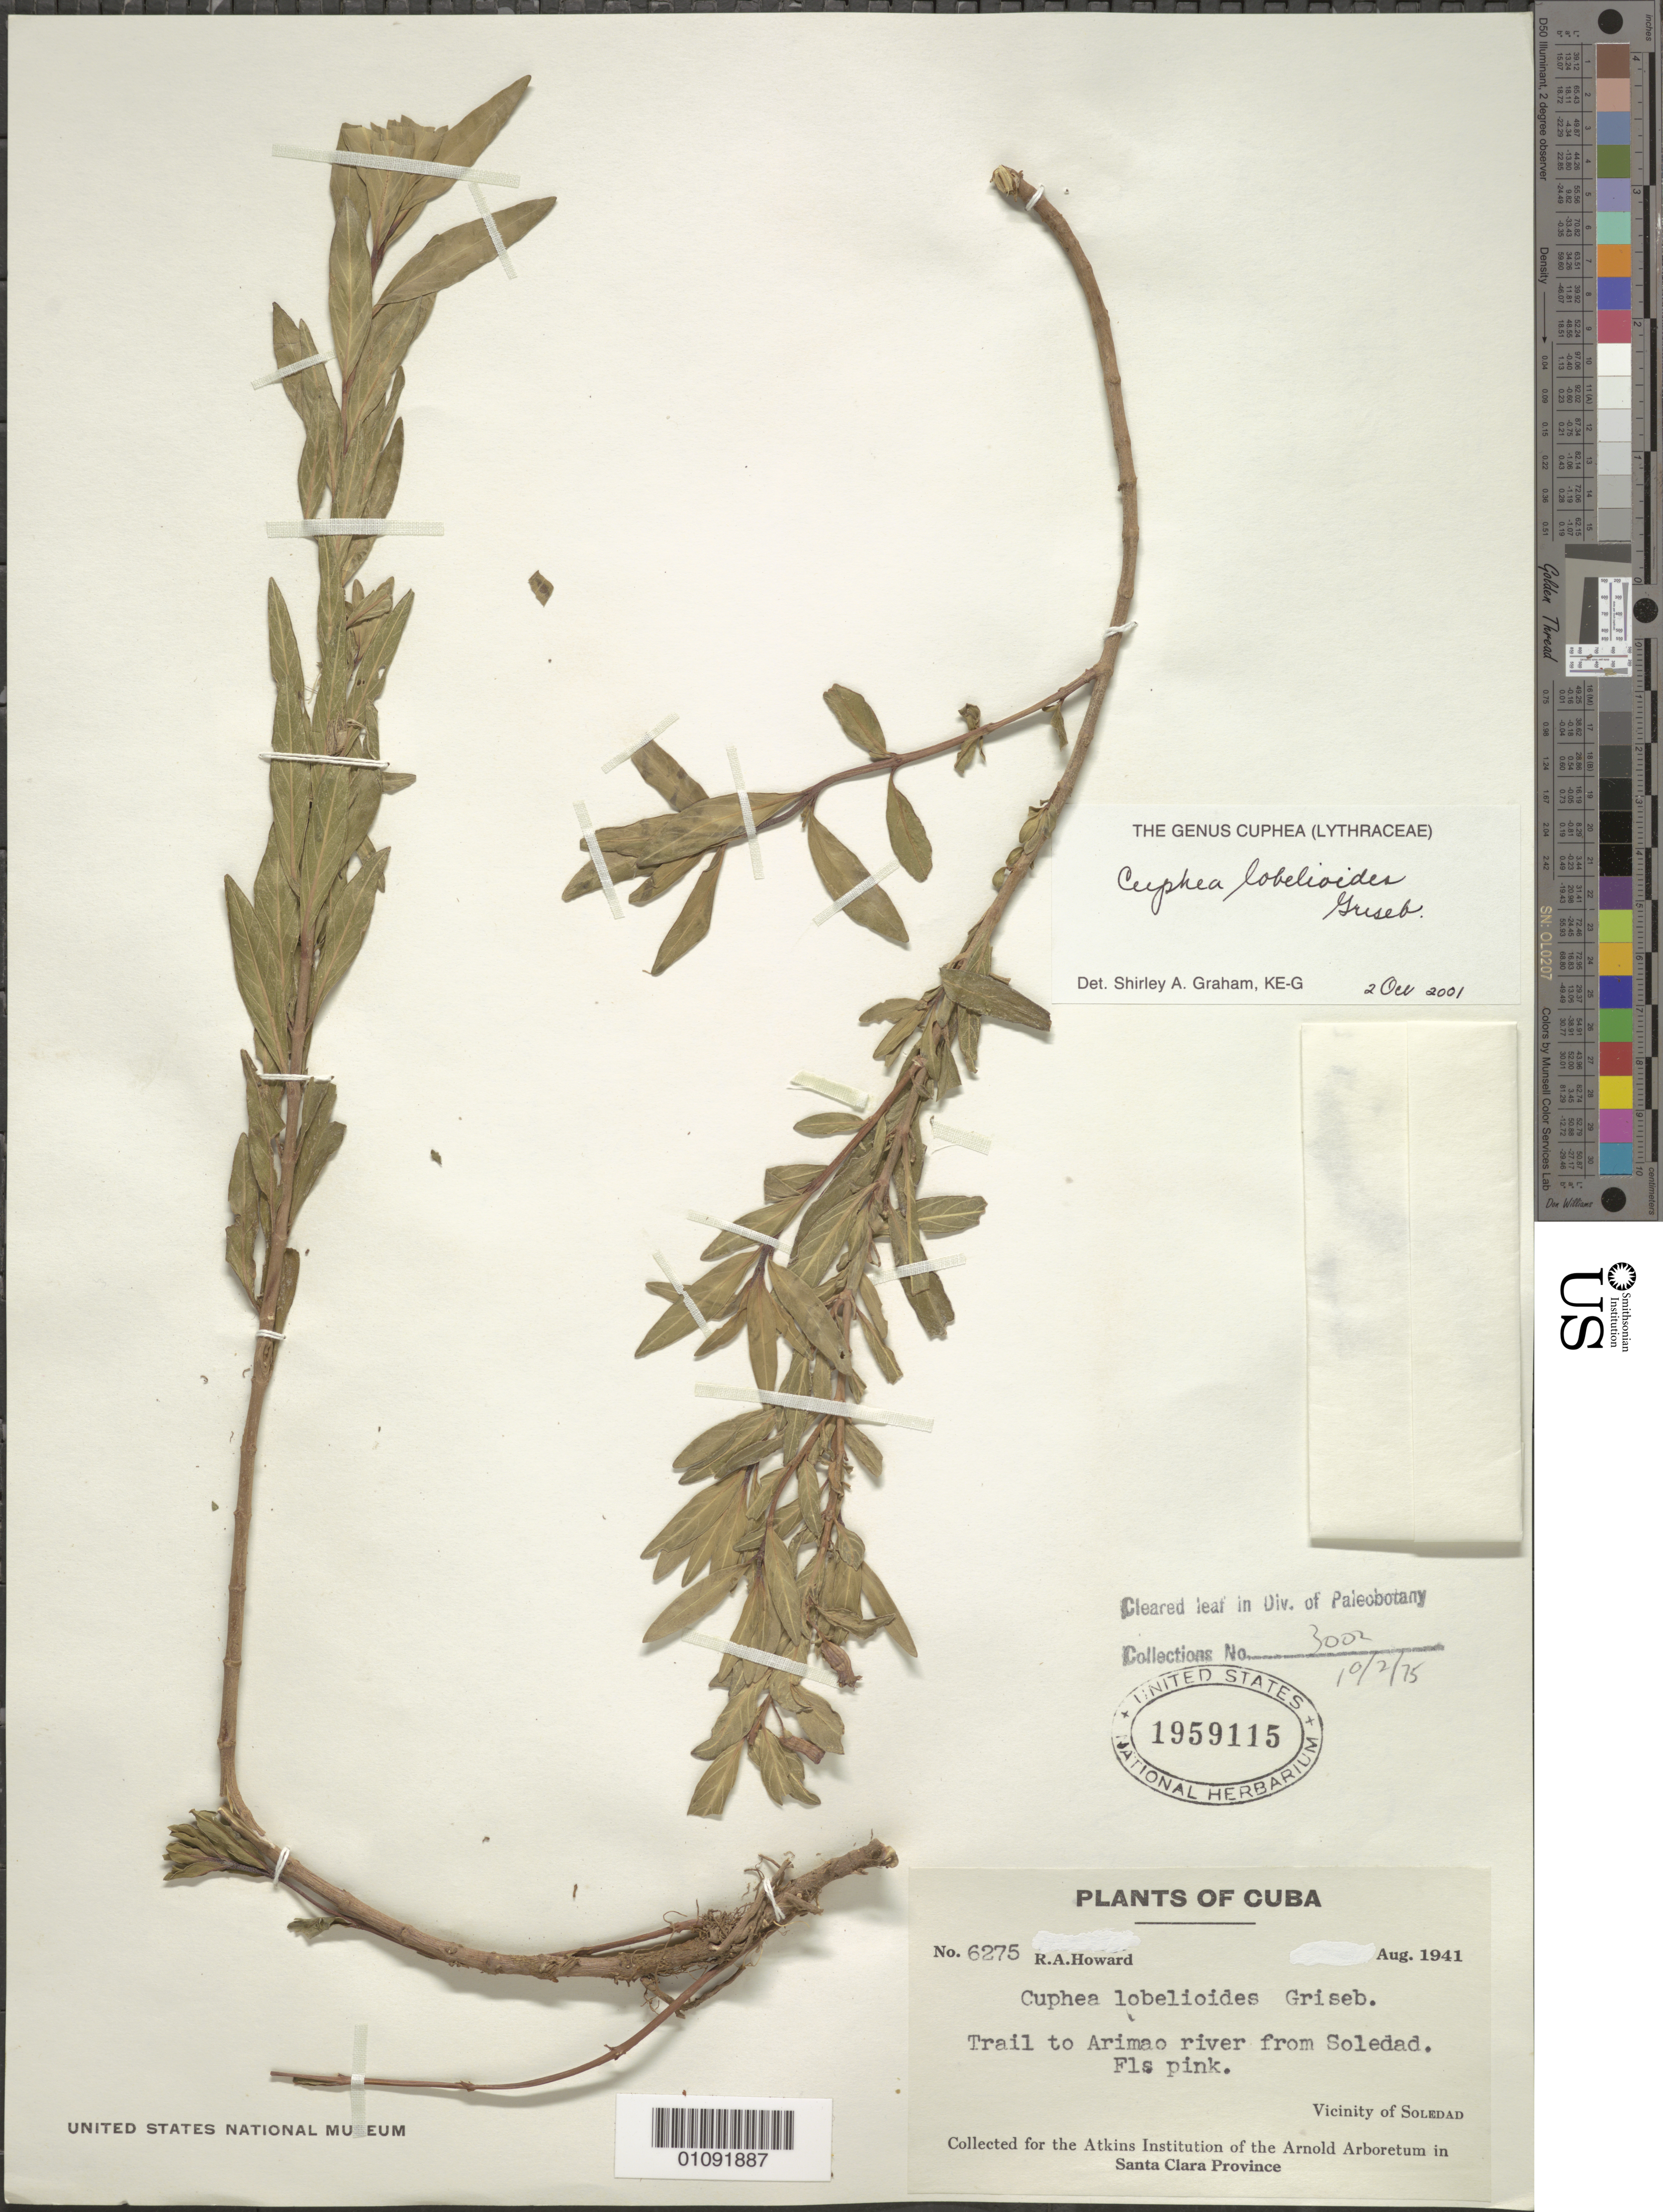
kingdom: Plantae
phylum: Tracheophyta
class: Magnoliopsida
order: Myrtales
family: Lythraceae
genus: Cuphea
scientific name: Cuphea lobelioides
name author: Griseb.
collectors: R. A. Howard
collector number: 6275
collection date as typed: Aug 1941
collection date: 1941-08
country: Cuba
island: Cuba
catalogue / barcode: US 1959115